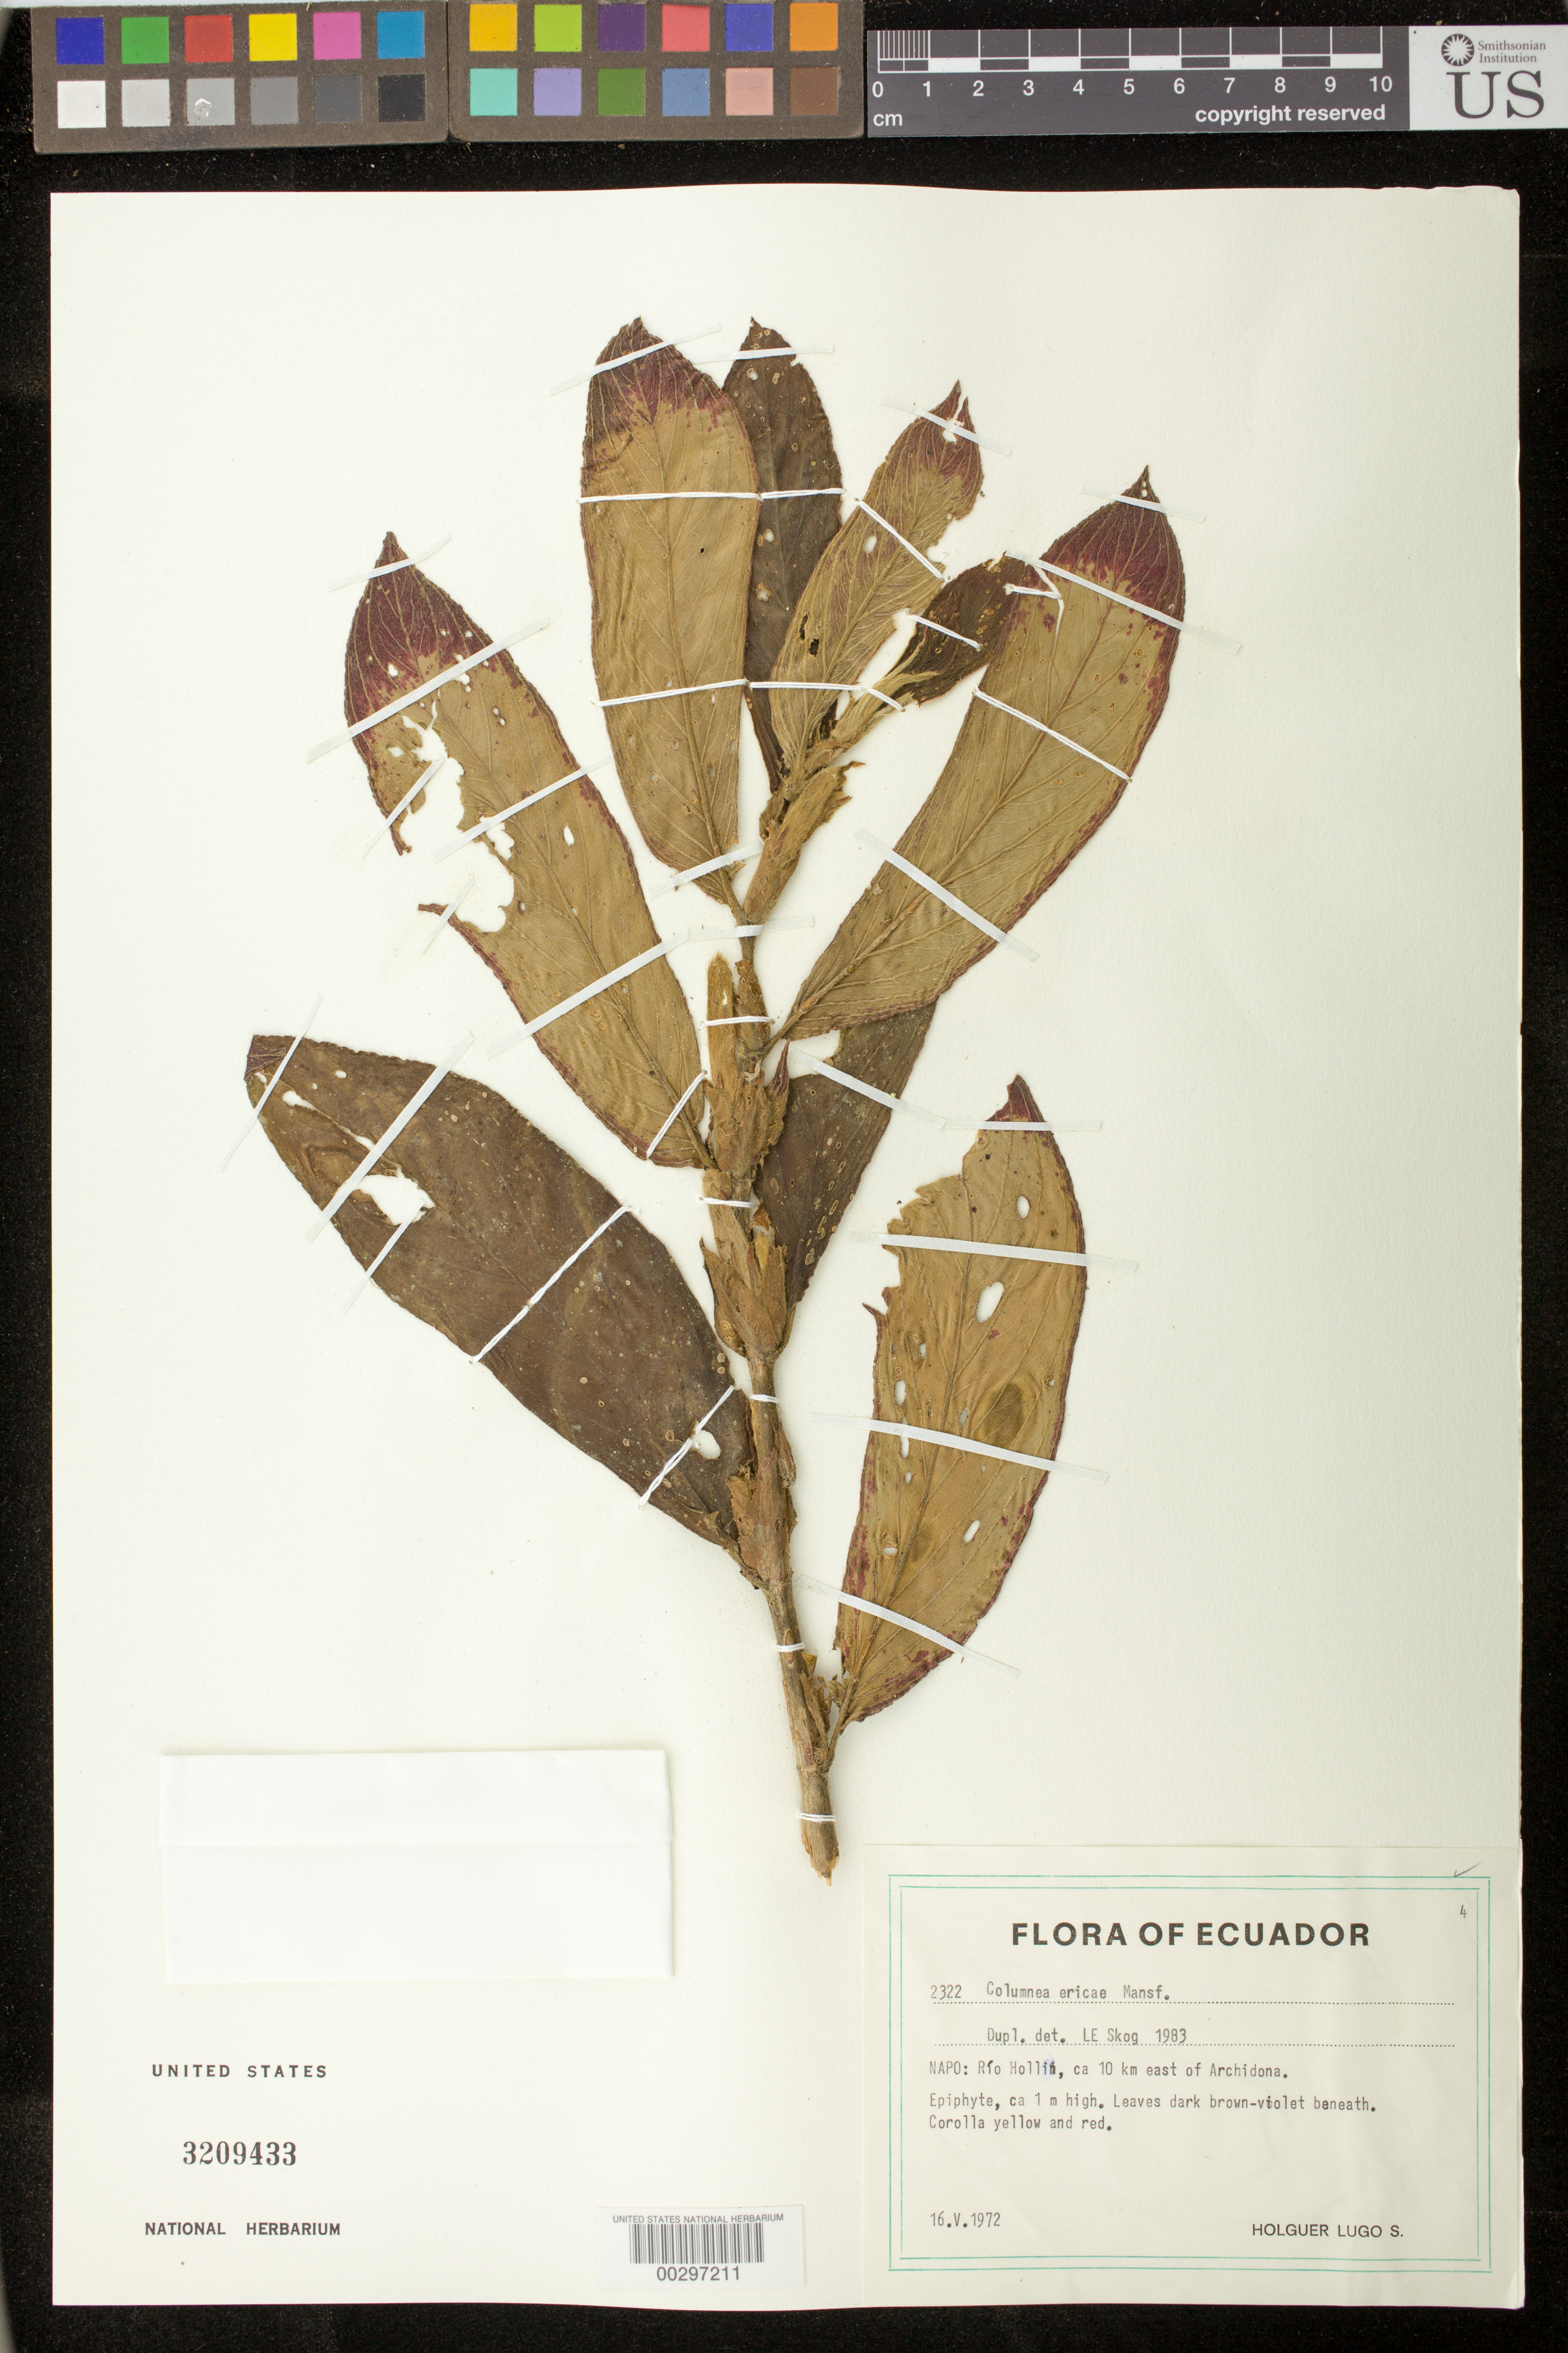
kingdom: Plantae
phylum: Tracheophyta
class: Magnoliopsida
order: Lamiales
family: Gesneriaceae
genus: Columnea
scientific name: Columnea ericae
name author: Mansf.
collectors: H. Lugo S.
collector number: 2322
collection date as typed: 16 May 1972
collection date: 1972-05-16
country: Ecuador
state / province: Napo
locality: Rio Hollin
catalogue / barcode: US 3209433